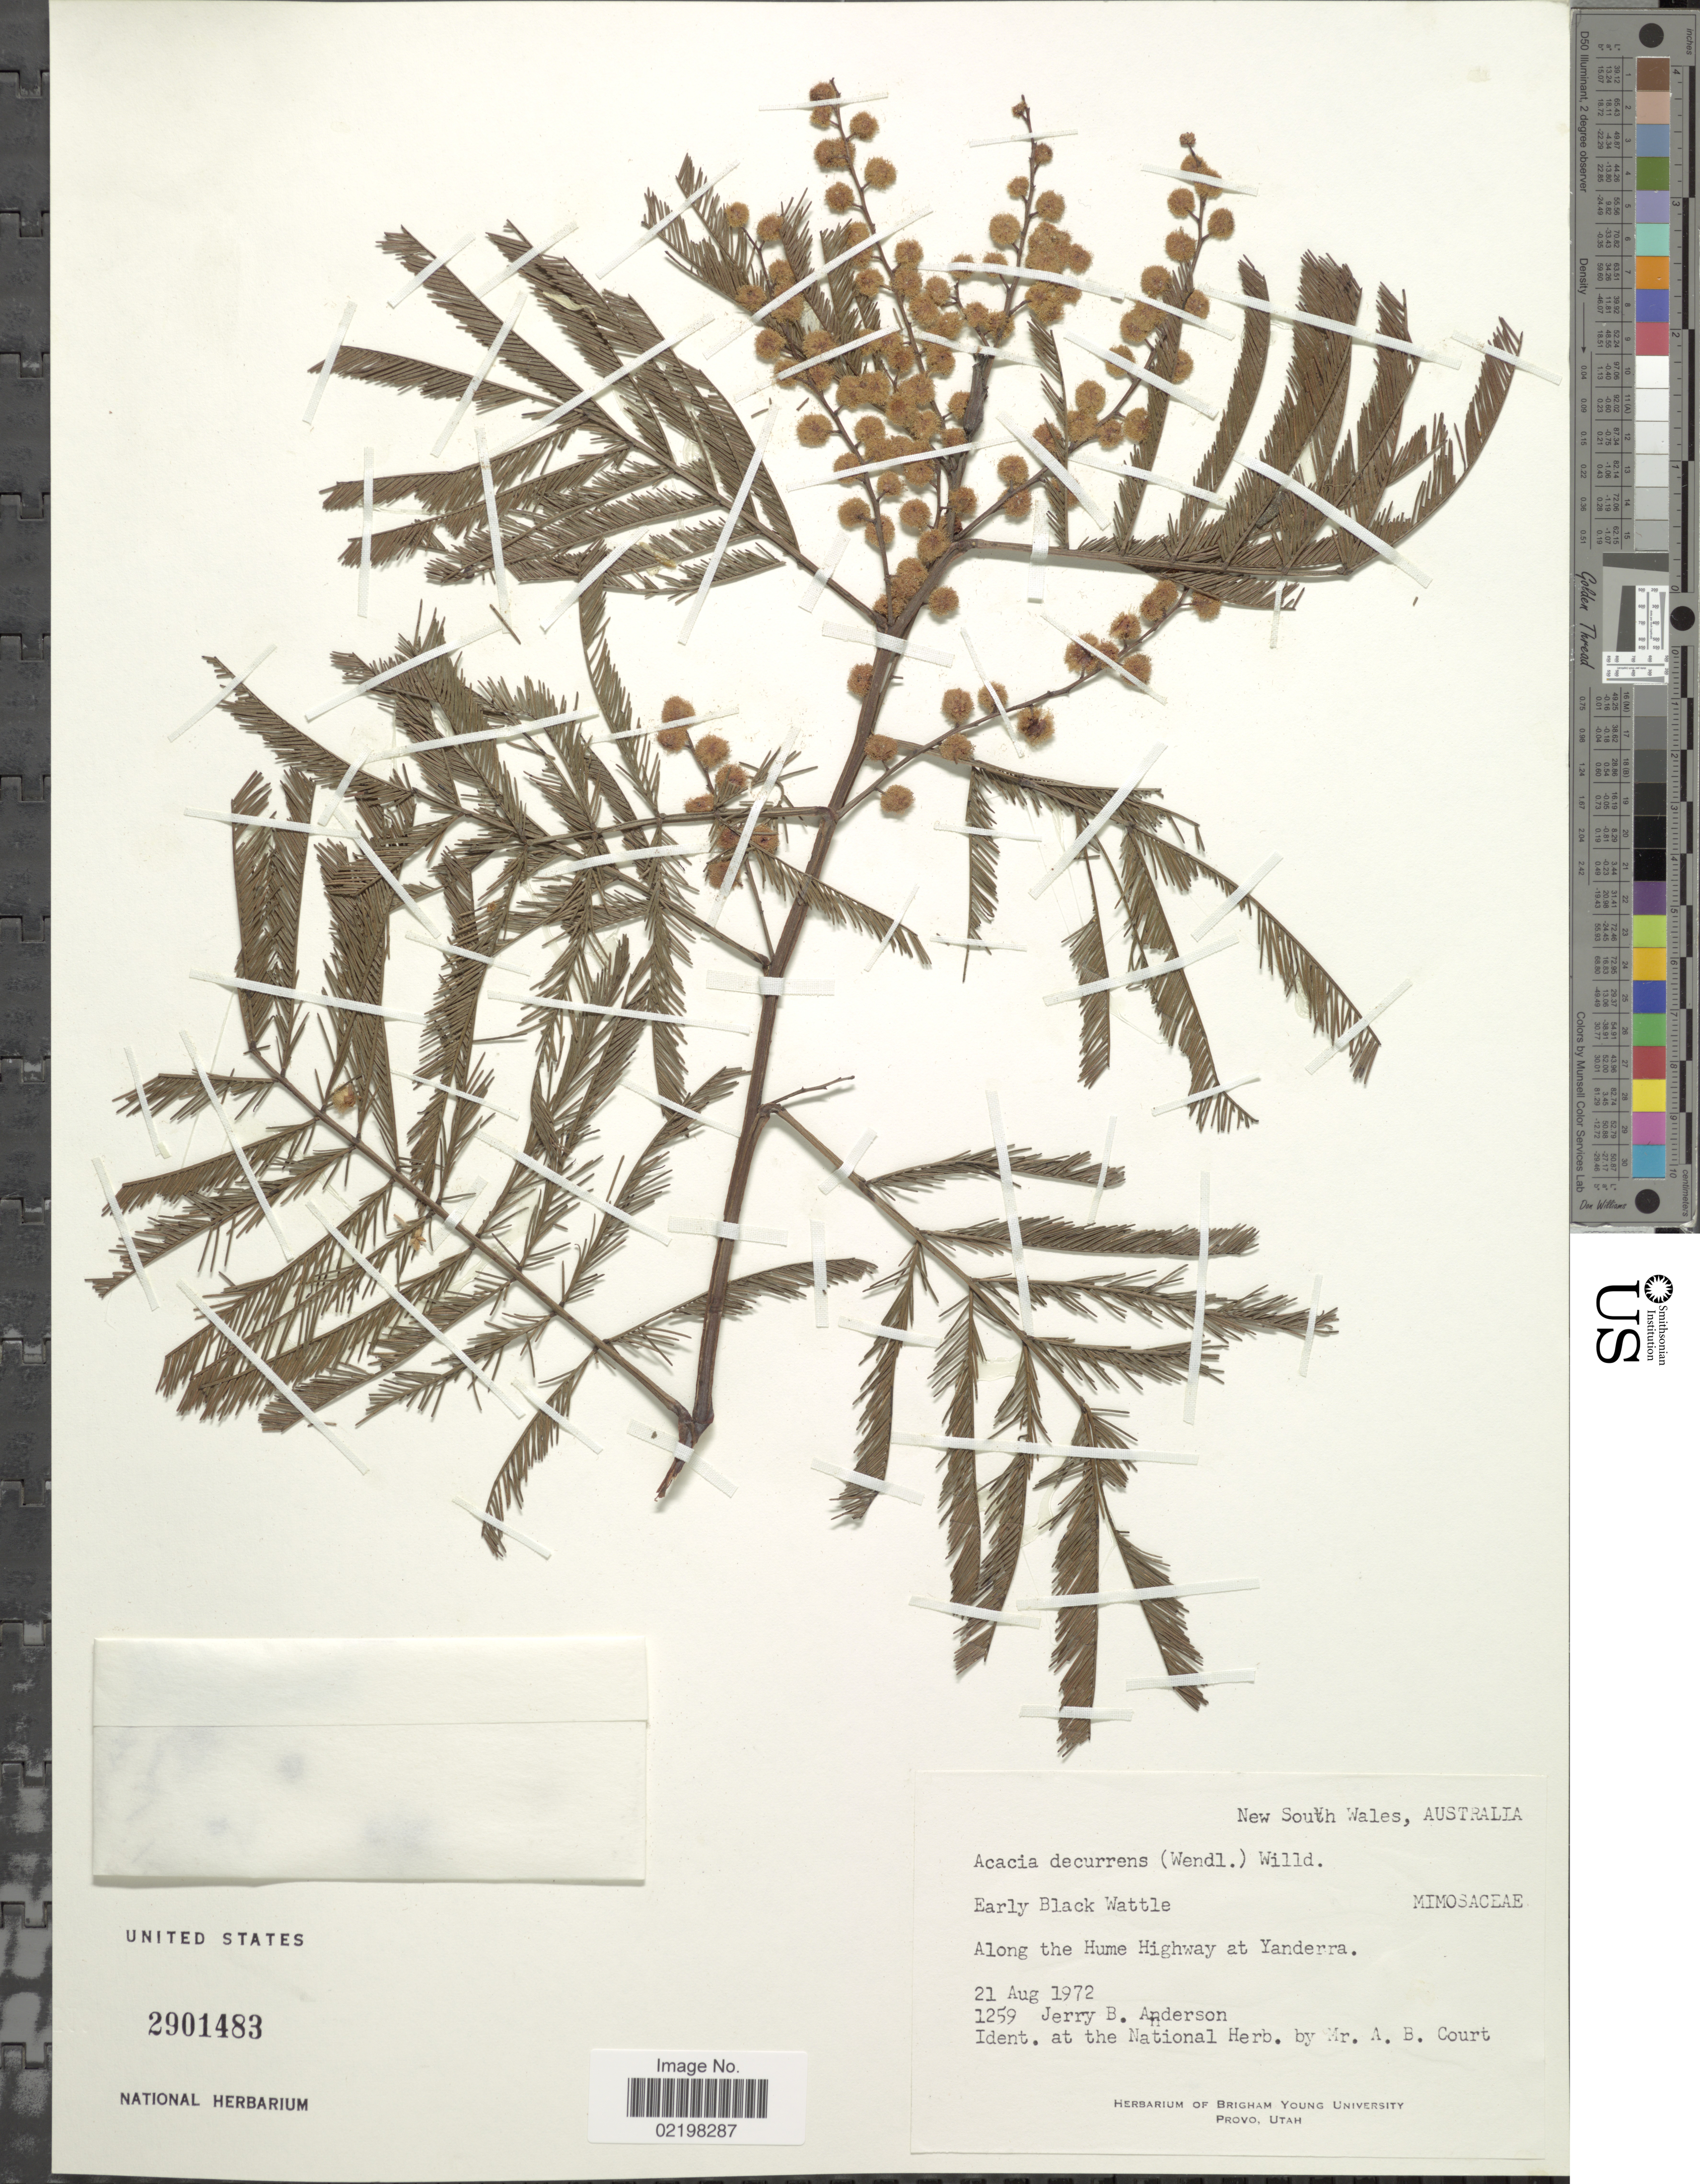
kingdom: Plantae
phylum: Tracheophyta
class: Magnoliopsida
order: Fabales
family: Fabaceae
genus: Acacia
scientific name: Acacia decurrens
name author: (J.C. Wendl.) Willd.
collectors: J. B. Anderson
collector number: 1259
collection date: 1972-08-21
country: Australia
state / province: New South Wales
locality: New South Wales, Australia. Early Black Wattle. Along the Hume Highway at Yanderra.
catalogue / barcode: US 2901483